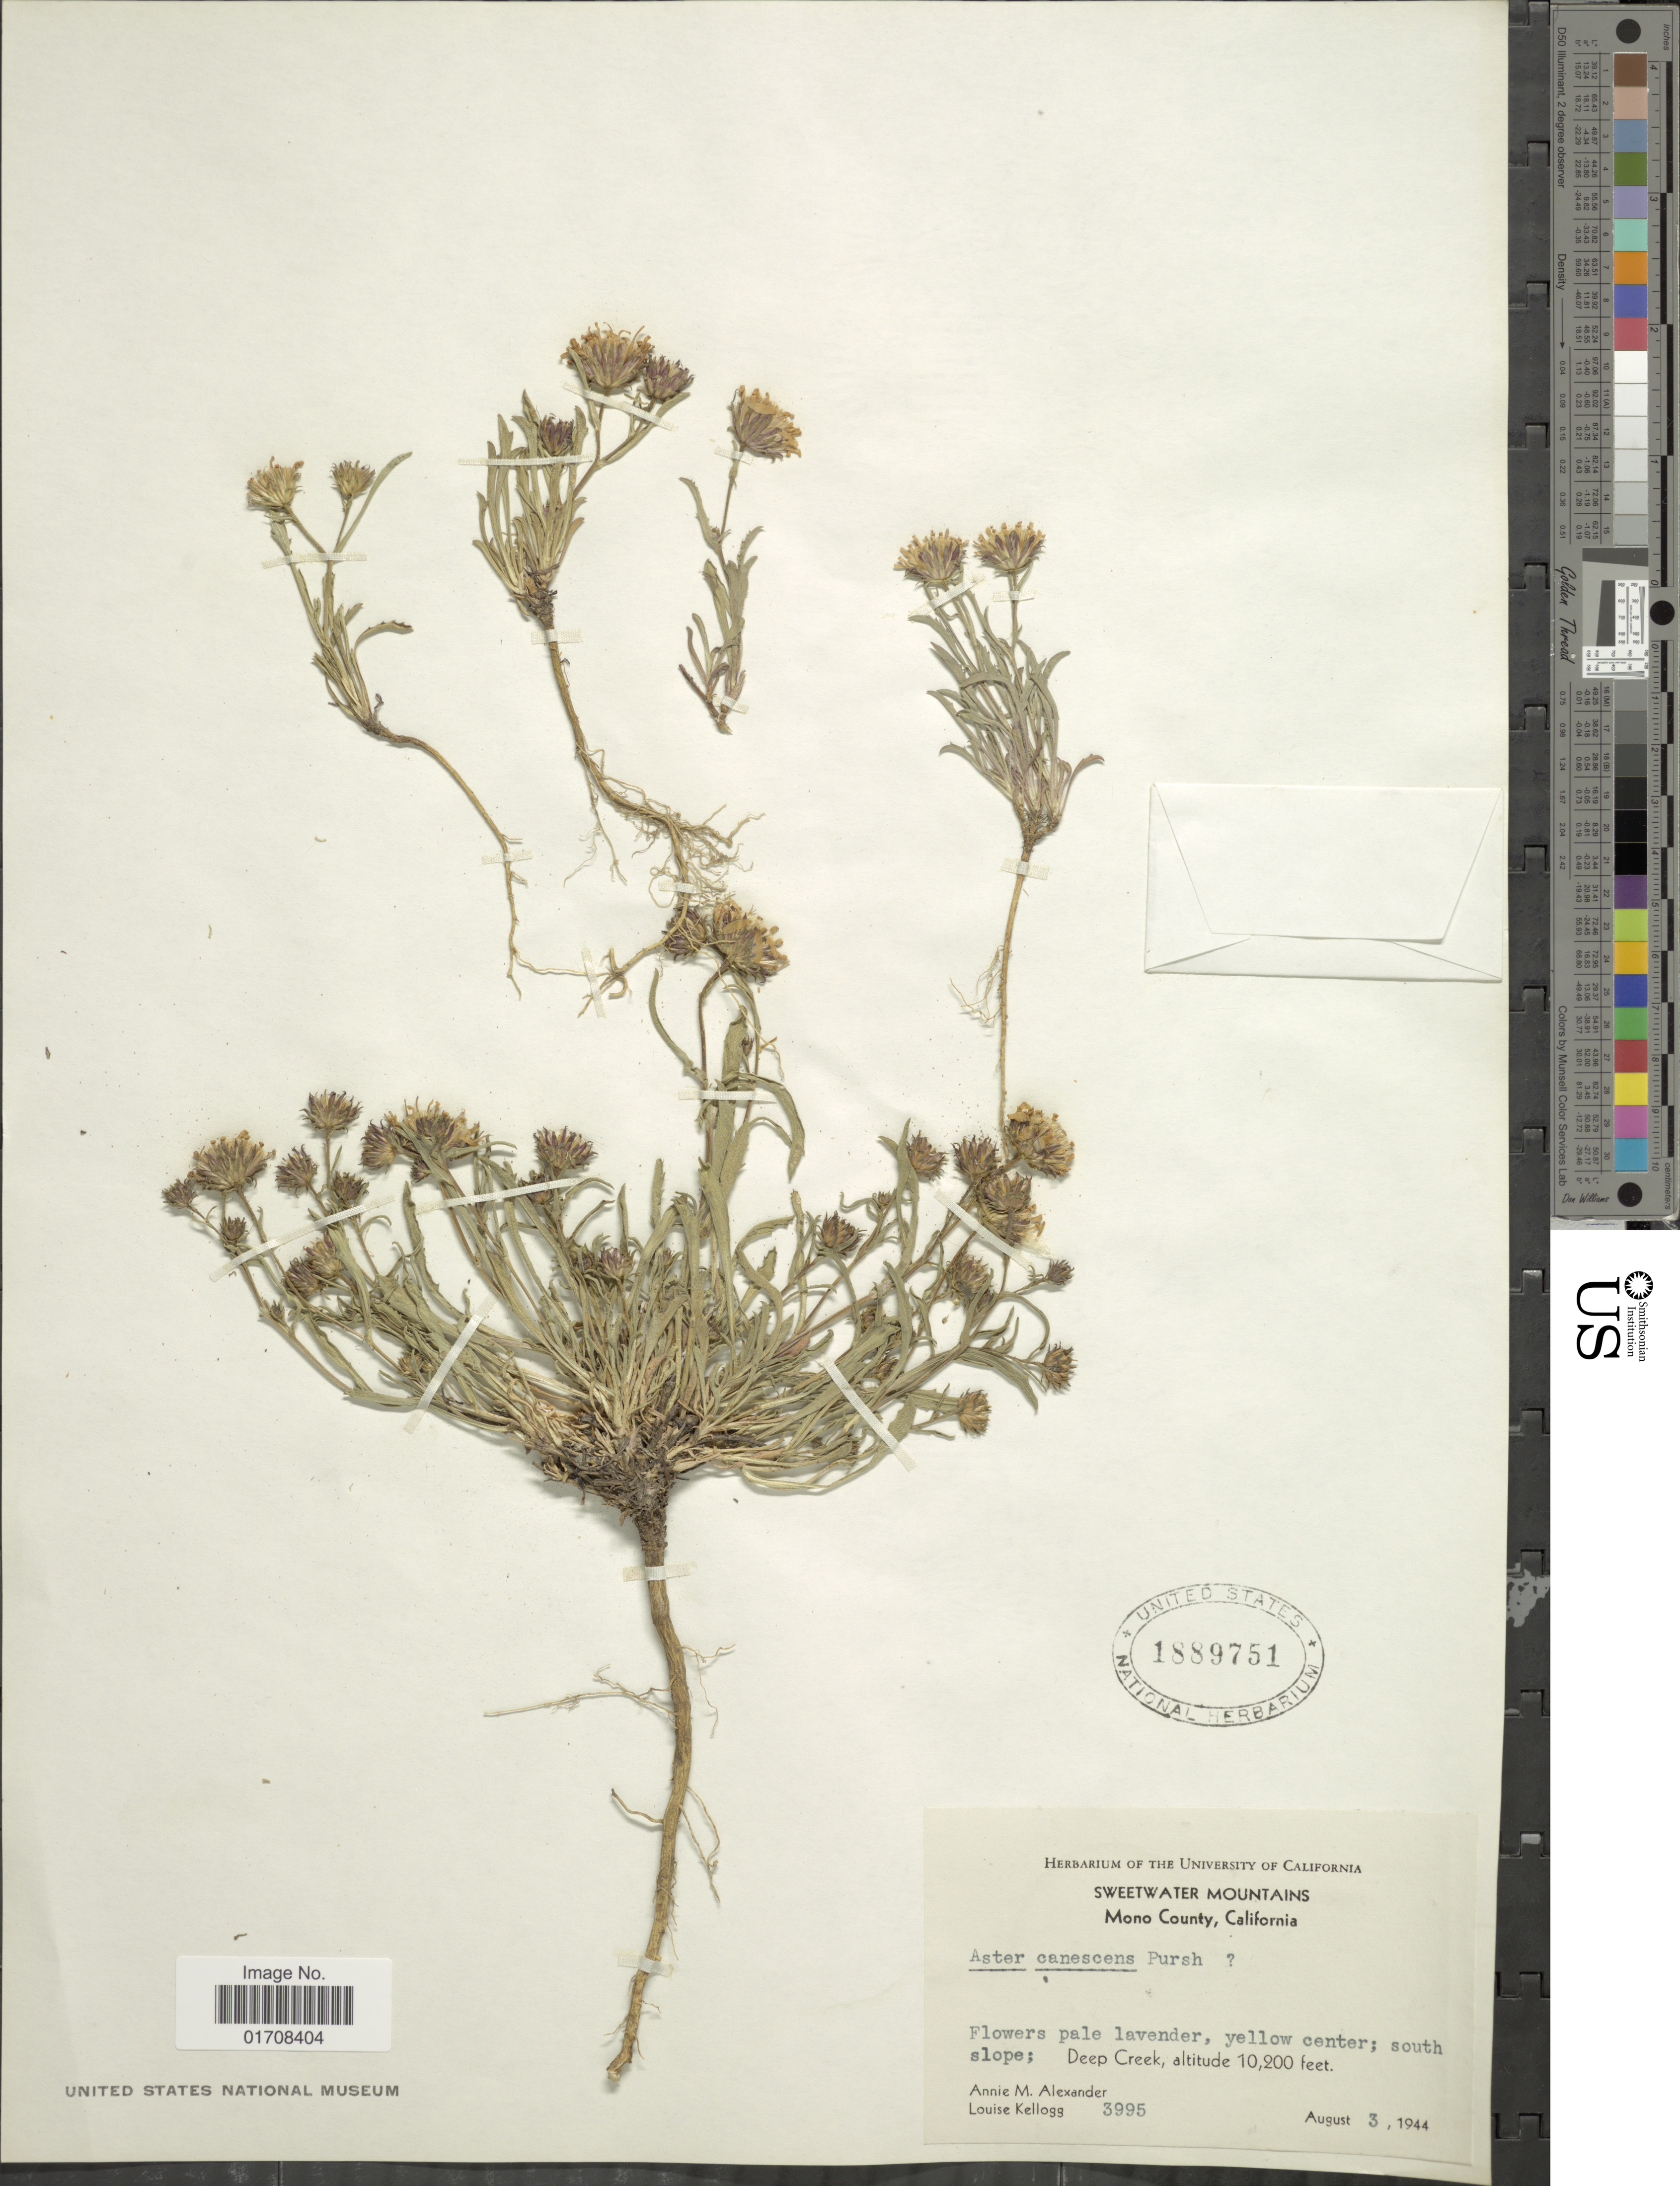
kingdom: Plantae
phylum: Tracheophyta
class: Magnoliopsida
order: Asterales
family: Asteraceae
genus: Machaeranthera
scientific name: Machaeranthera canescens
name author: (Pursh) A. Gray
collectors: A. M. Alexander & L. Kellogg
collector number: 3995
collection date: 1944-08-03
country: United States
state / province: California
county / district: Mono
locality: Sweetwater Mountains, Mono County, Deep Creek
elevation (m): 3109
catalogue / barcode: US 1889751